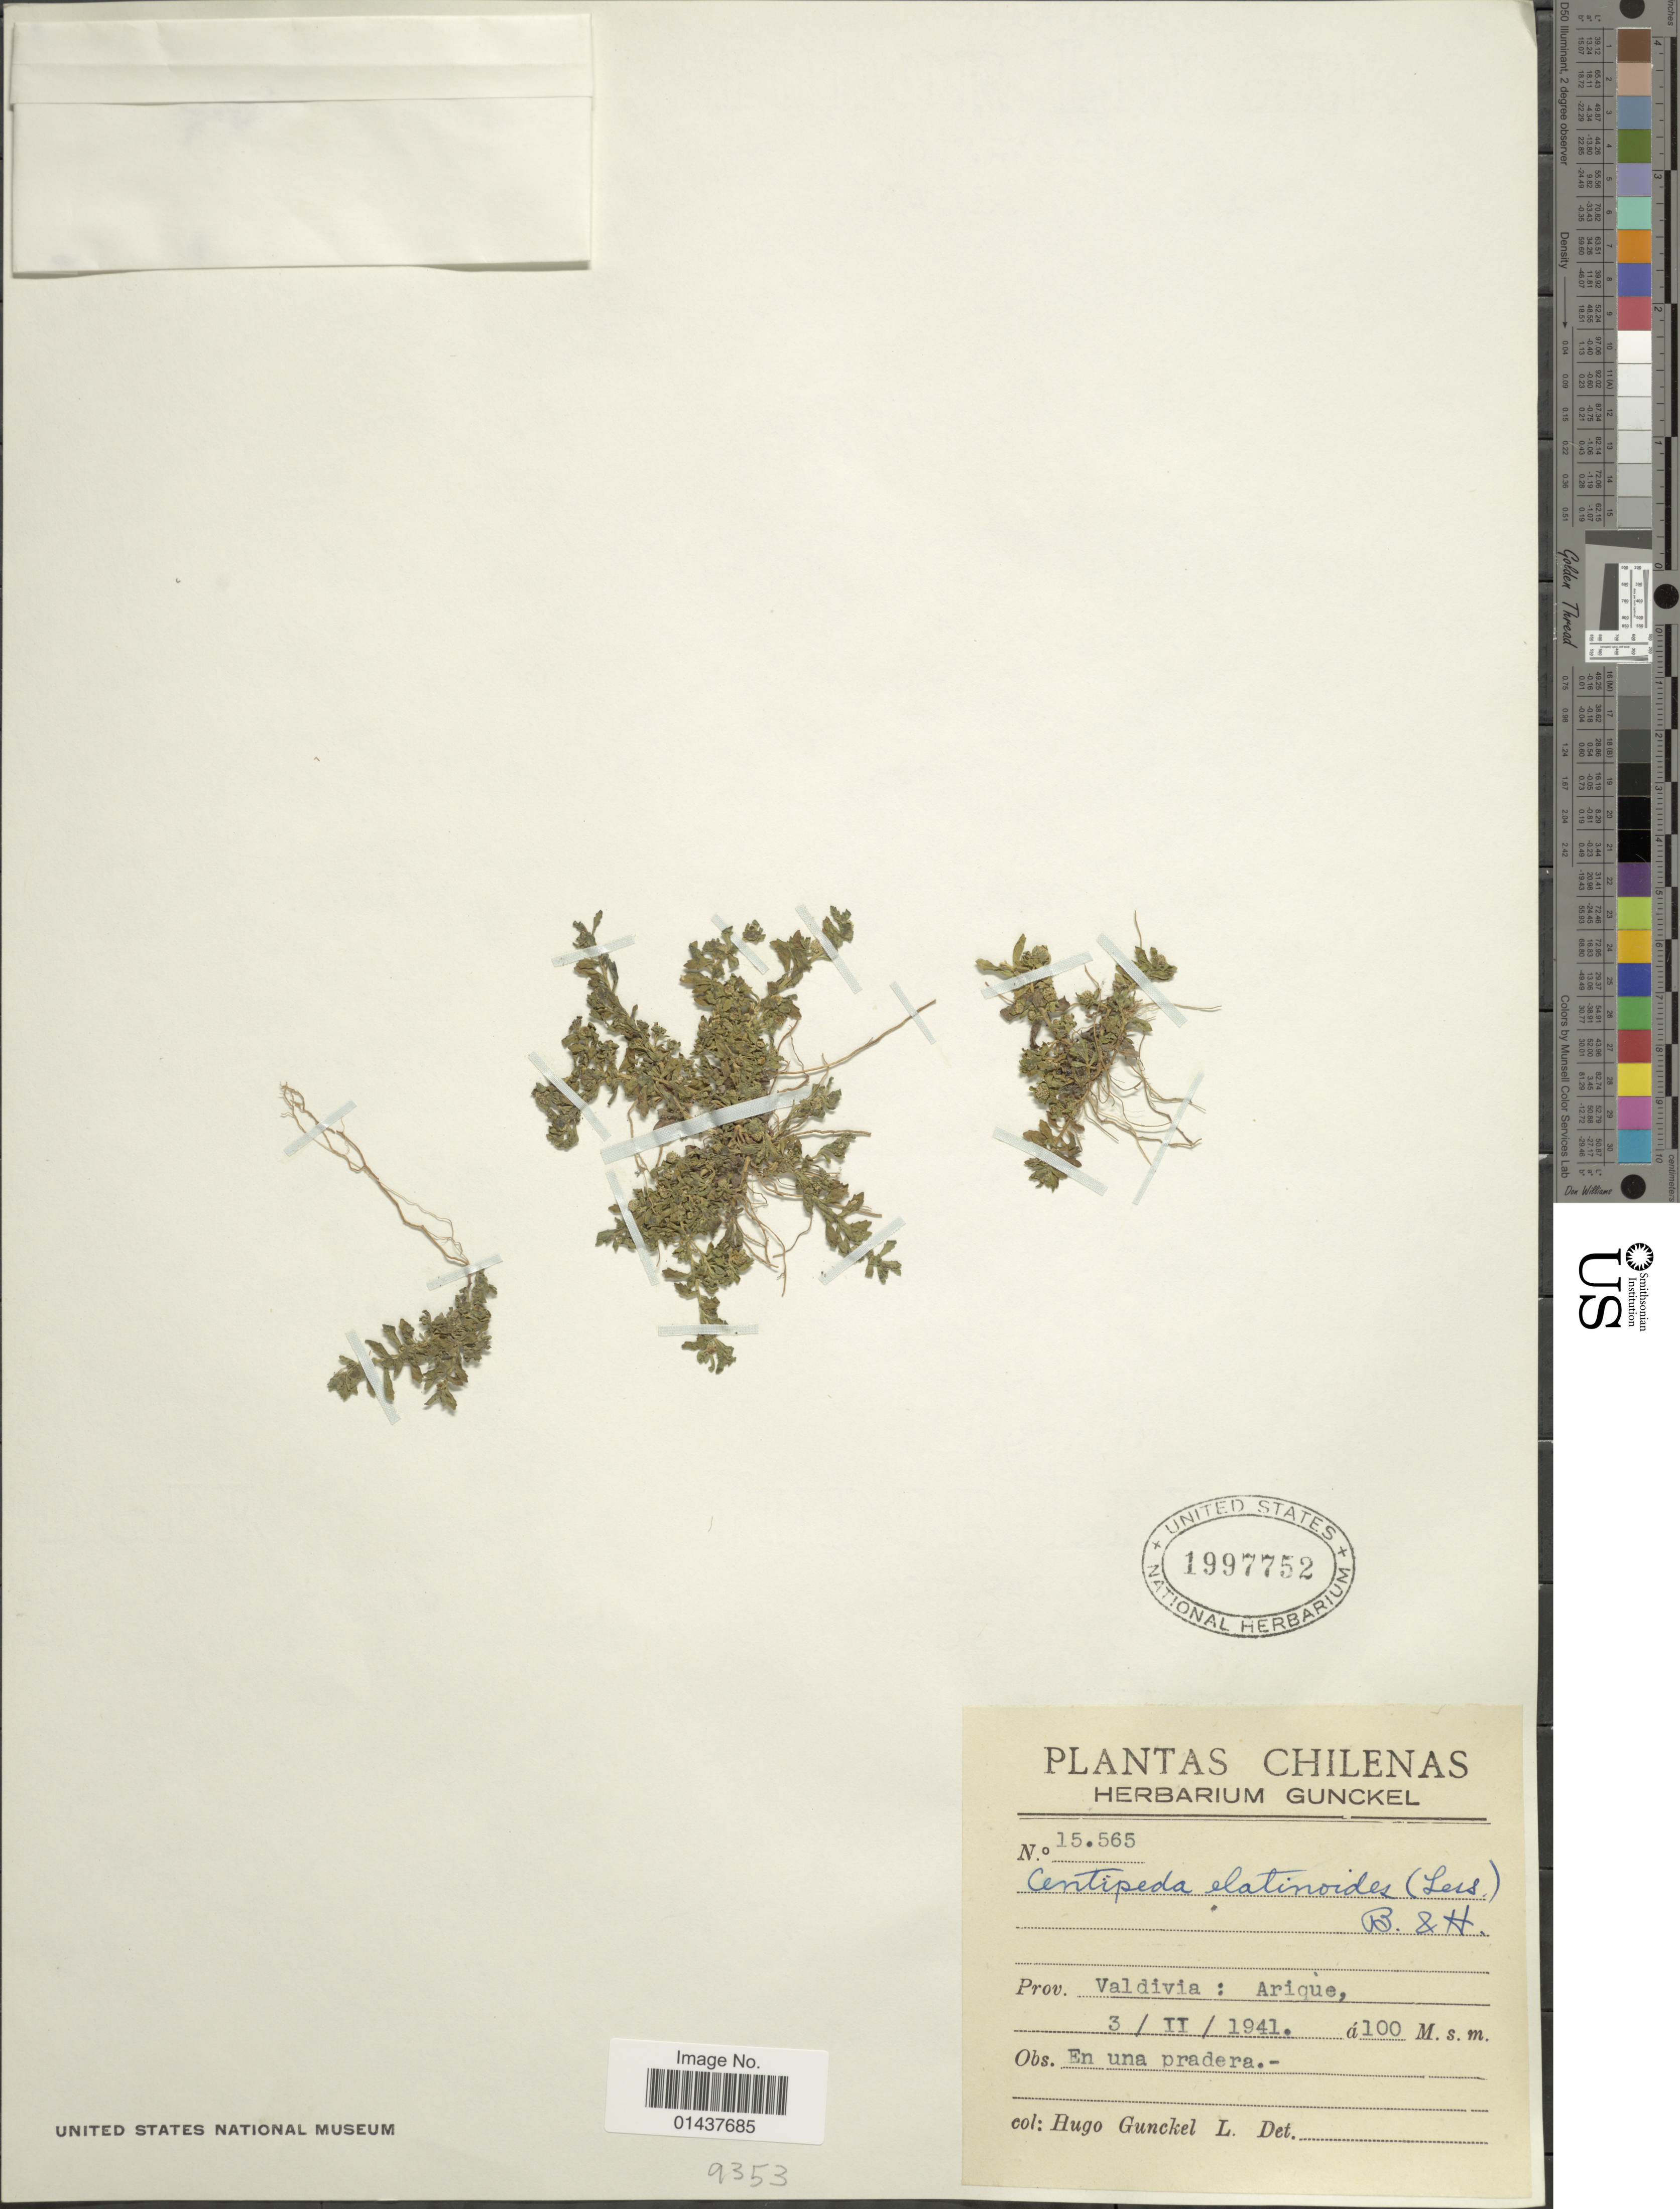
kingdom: Plantae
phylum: Tracheophyta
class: Magnoliopsida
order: Asterales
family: Asteraceae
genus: Centipeda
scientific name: Centipeda elatinoides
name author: (Less.) Boh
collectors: H. Gunckel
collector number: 15565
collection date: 1941-02-03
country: Chile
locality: Prov. Valdivia, Arique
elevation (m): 100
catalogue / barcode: US 1997752